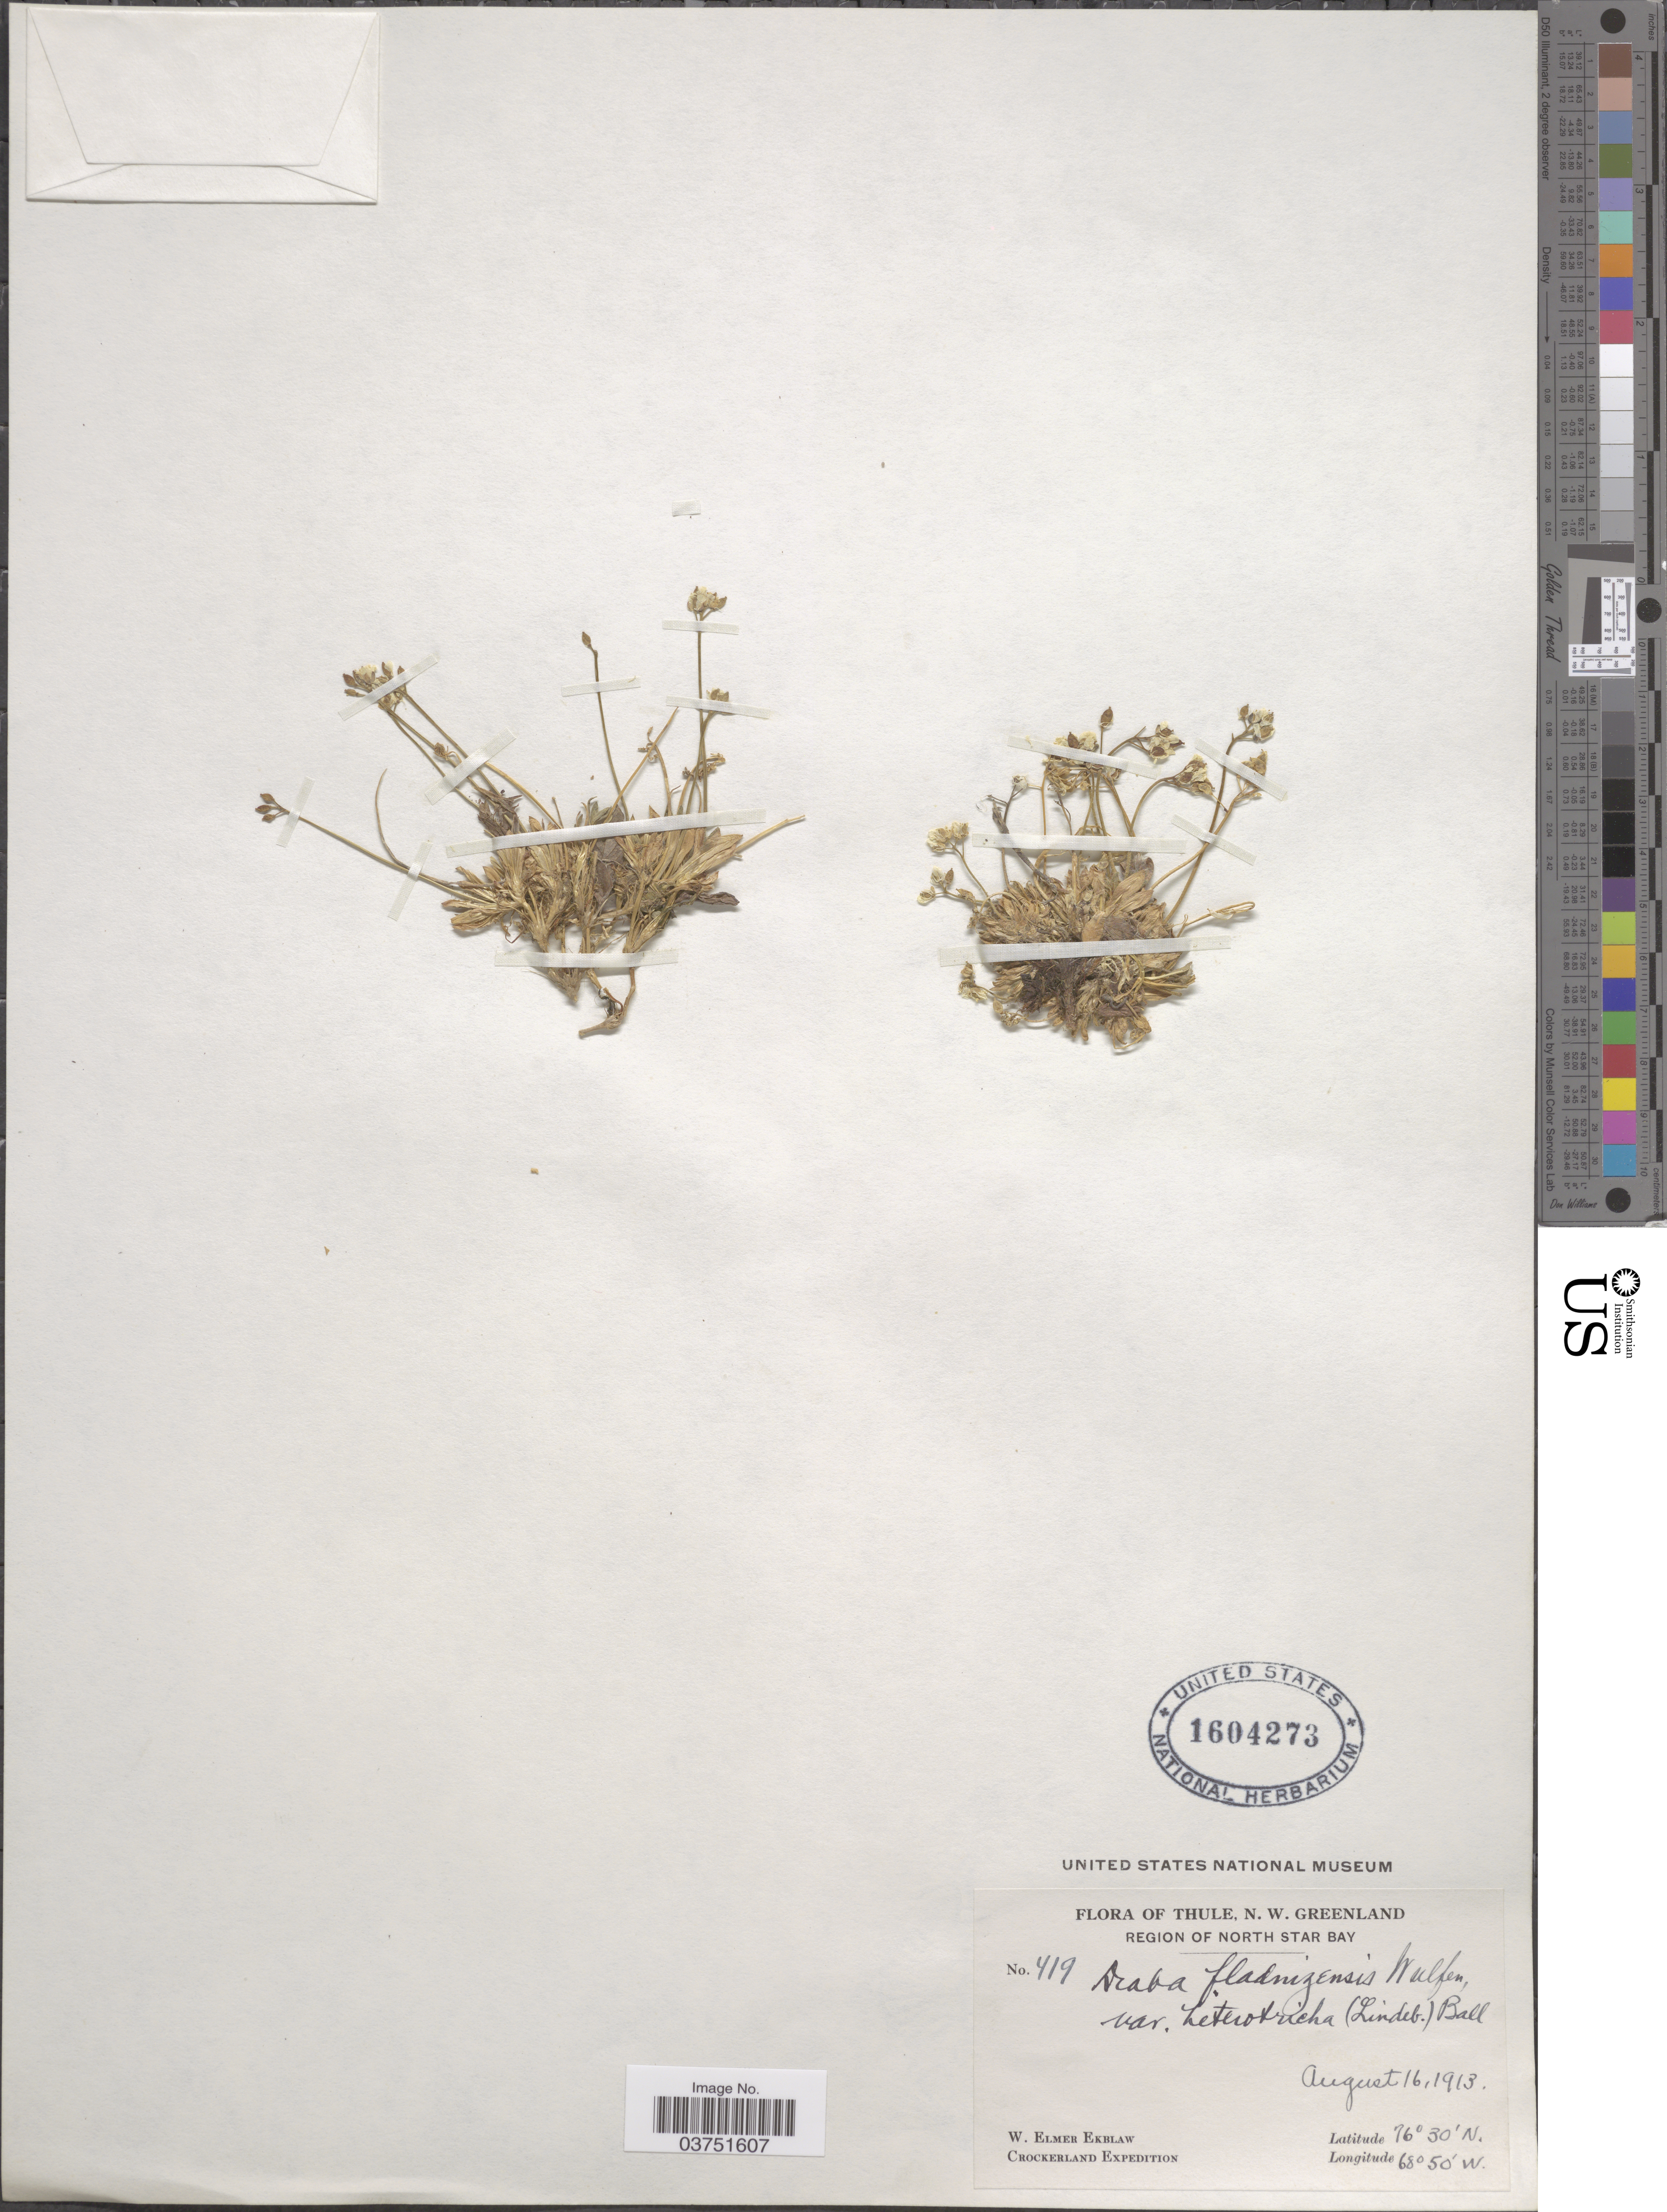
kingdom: Plantae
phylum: Tracheophyta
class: Magnoliopsida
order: Brassicales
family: Brassicaceae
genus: Draba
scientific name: Draba lactea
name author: Adams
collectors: W. Ekblaw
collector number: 419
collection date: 1913-08-16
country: Greenland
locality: Thule, N.W. Greenland. Region Of North Star Bay.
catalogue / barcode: US 1604273